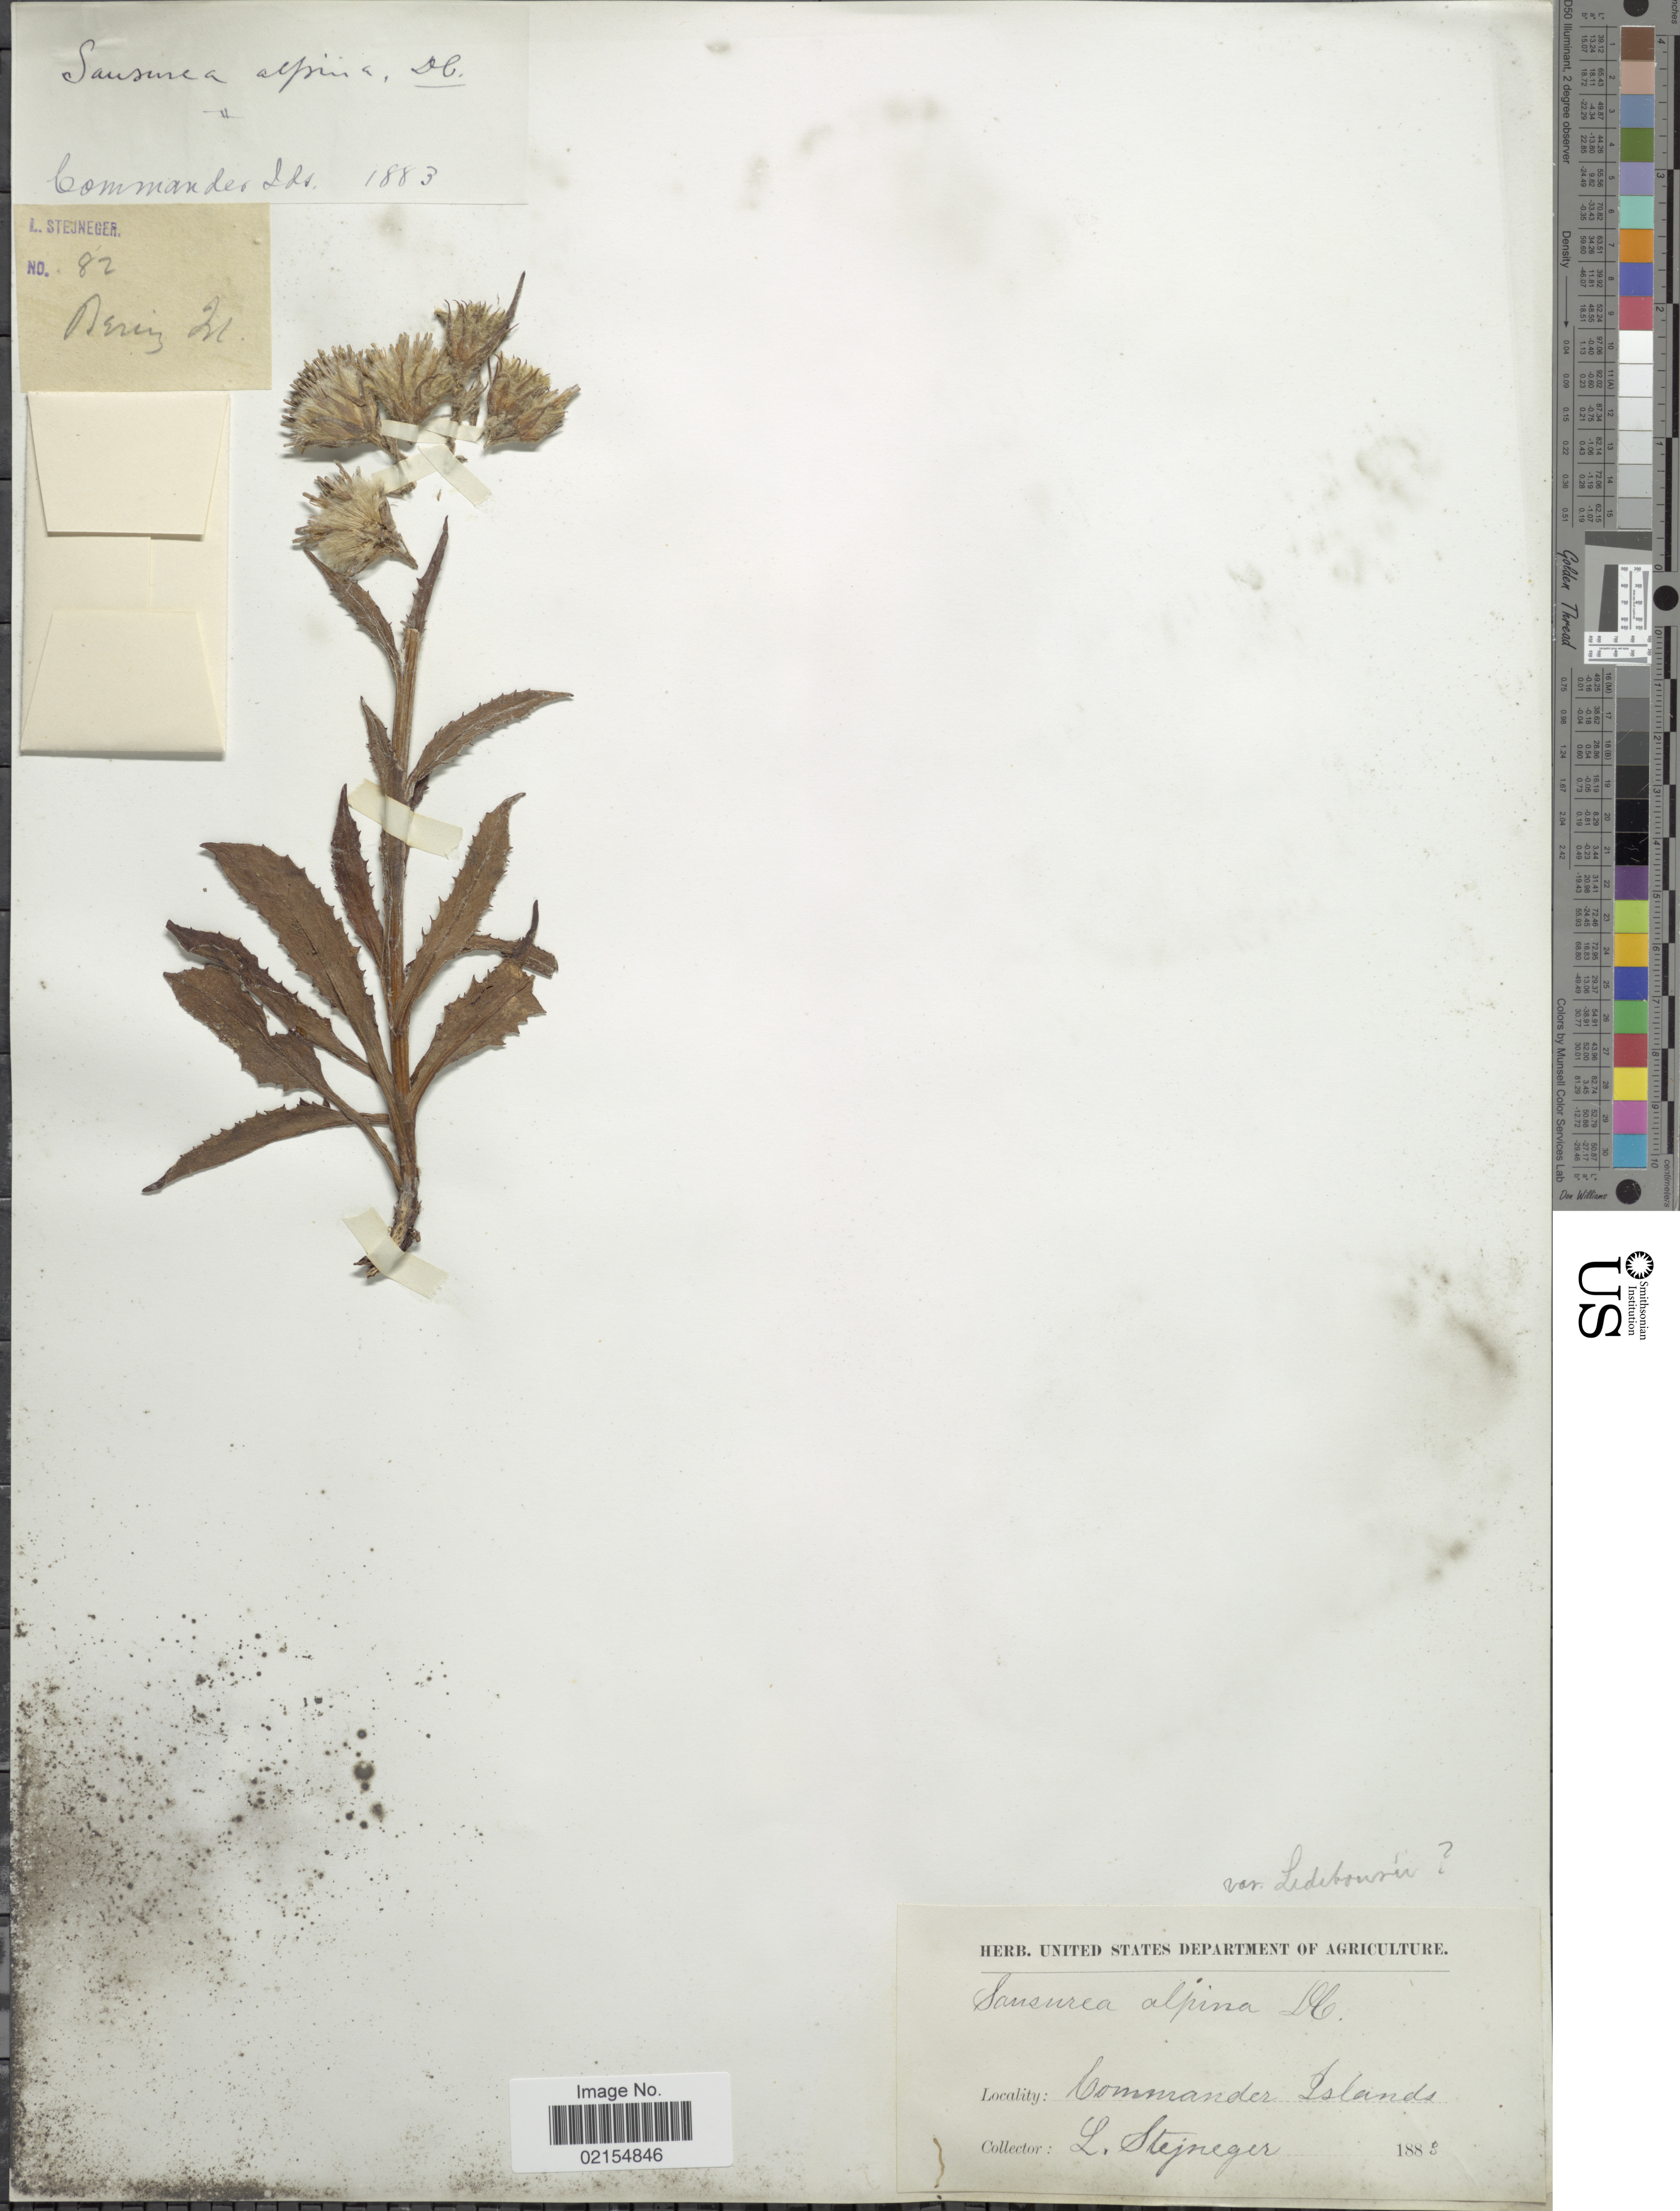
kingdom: Plantae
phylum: Tracheophyta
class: Magnoliopsida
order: Asterales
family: Asteraceae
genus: Saussurea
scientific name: Saussurea alpina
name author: (L.) DC.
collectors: L. Stejneger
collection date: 1883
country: Russian Federation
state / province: Kamchatka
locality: Commander Islands